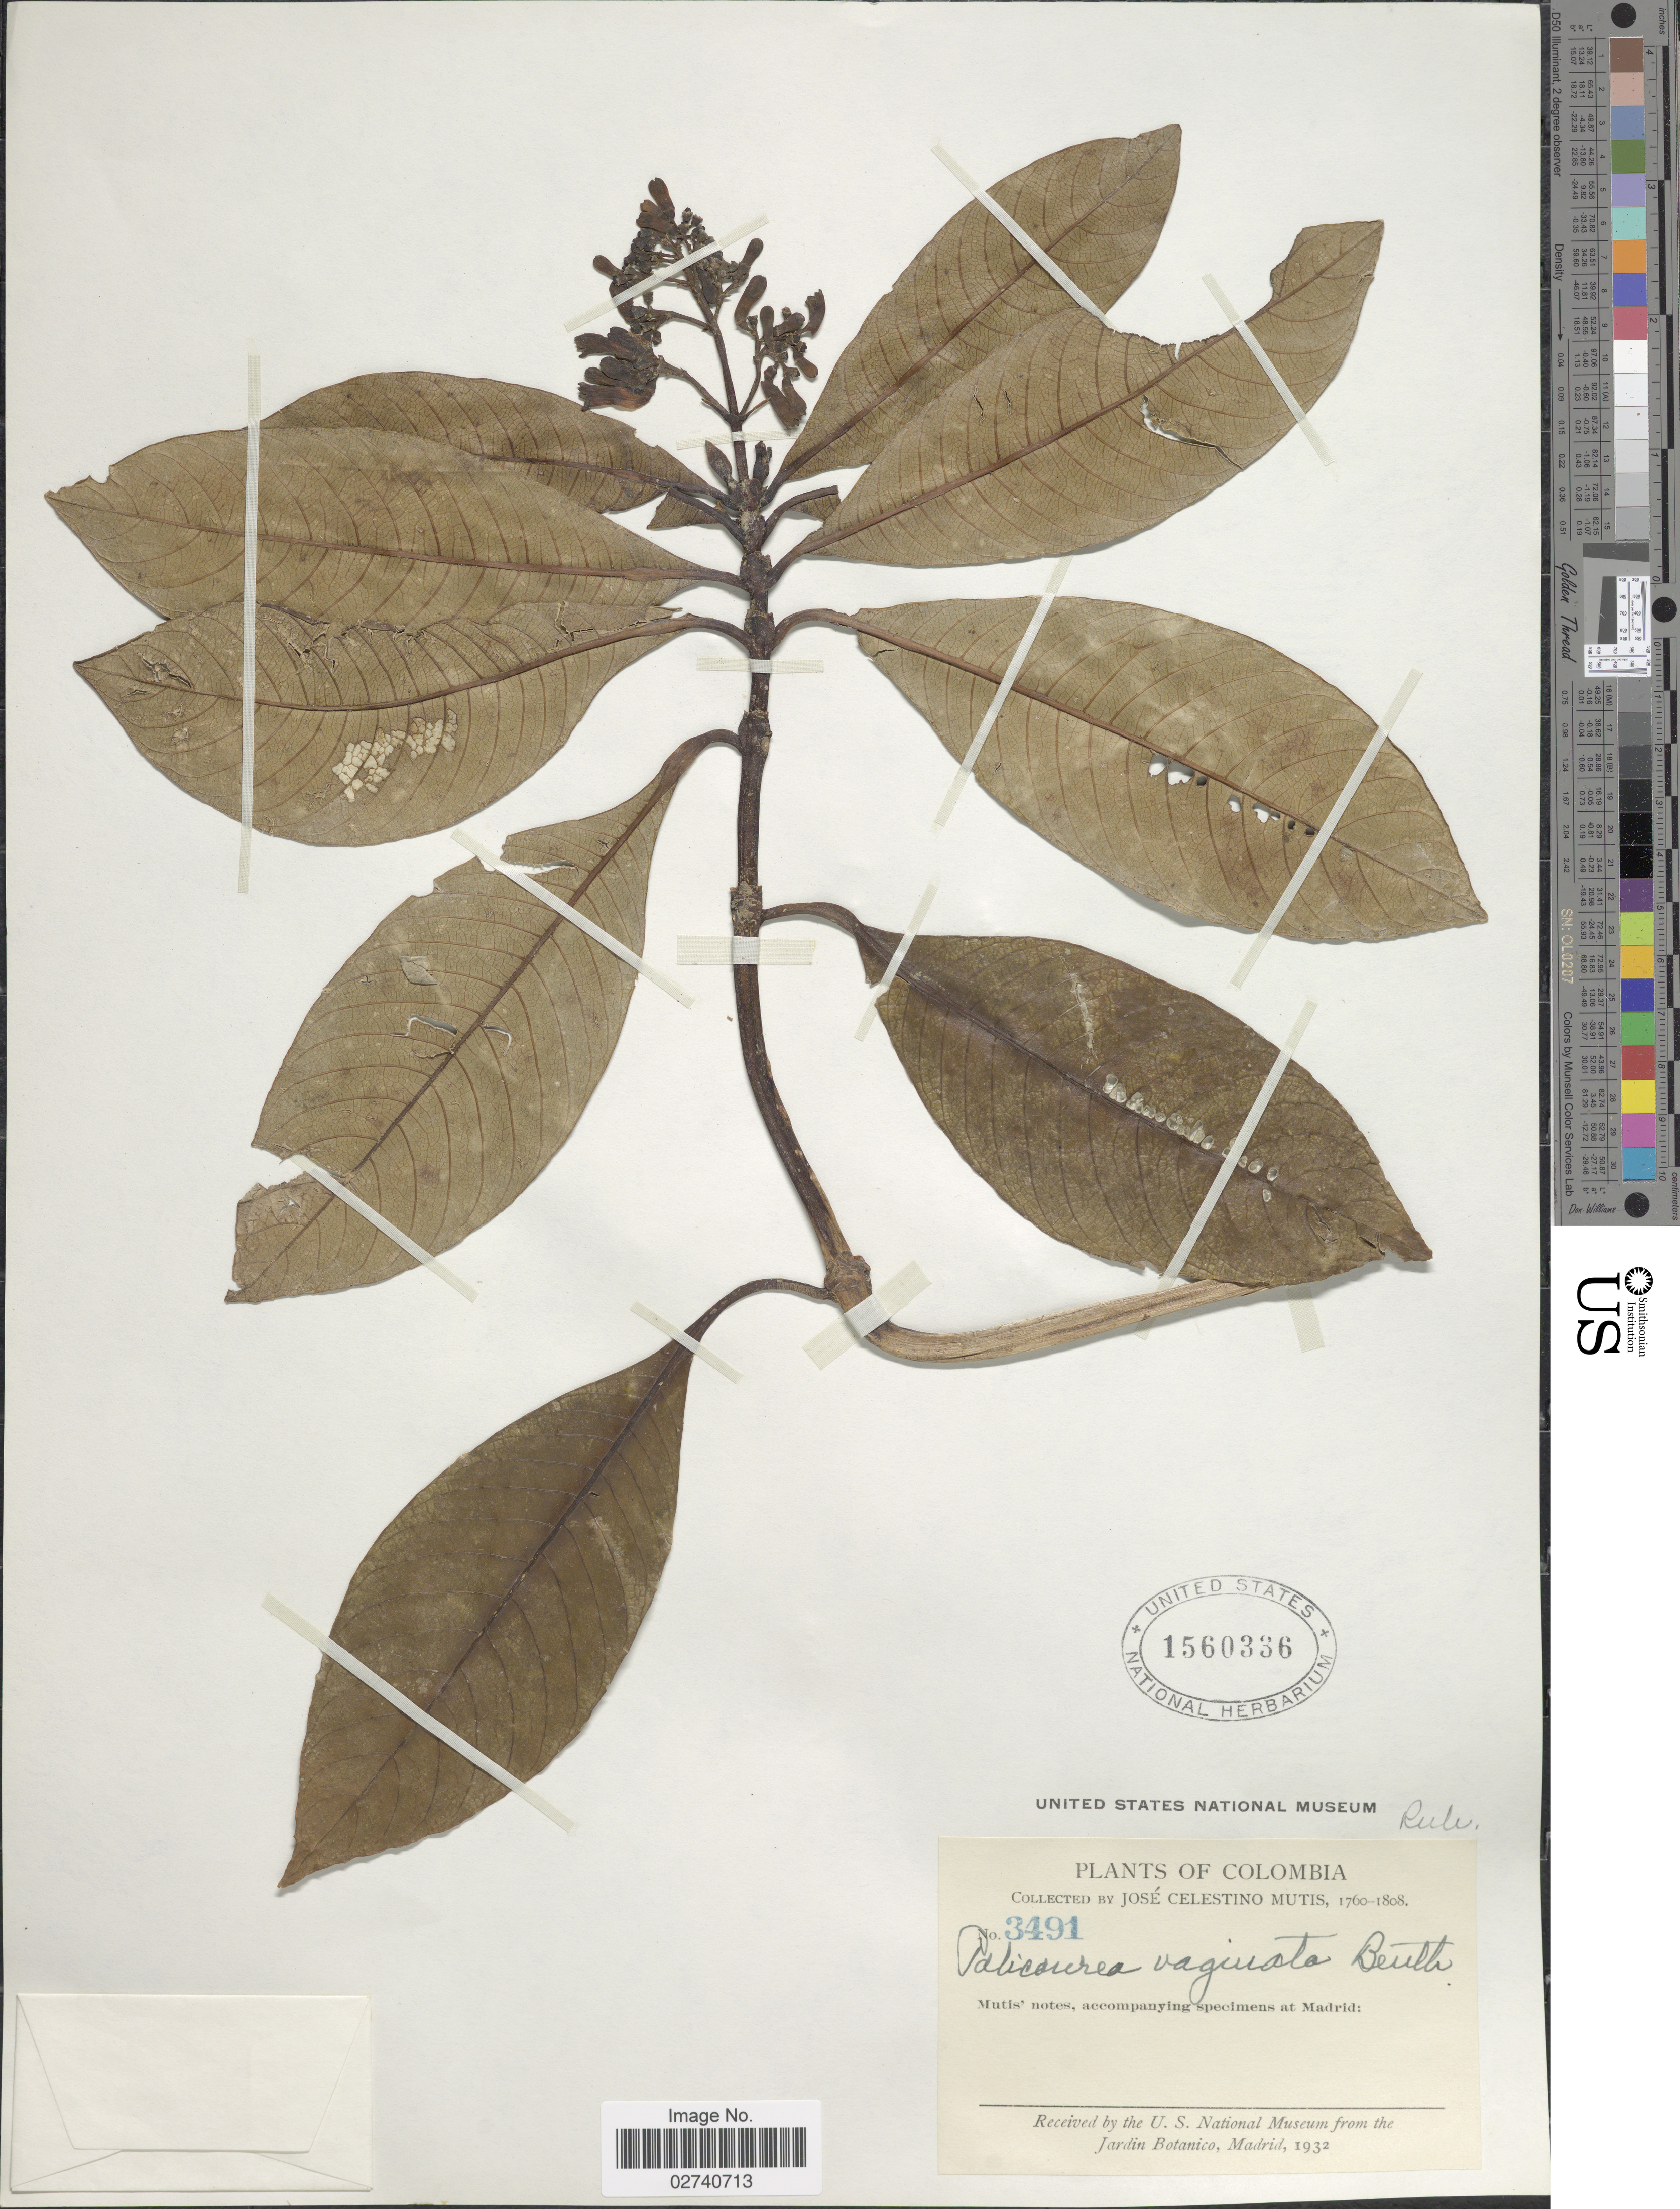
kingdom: Plantae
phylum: Tracheophyta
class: Magnoliopsida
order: Gentianales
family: Rubiaceae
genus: Palicourea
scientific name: Palicourea vaginata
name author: Benth.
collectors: J. C. B. Mutis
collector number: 3491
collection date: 1760/1808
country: Colombia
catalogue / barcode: US 1560336